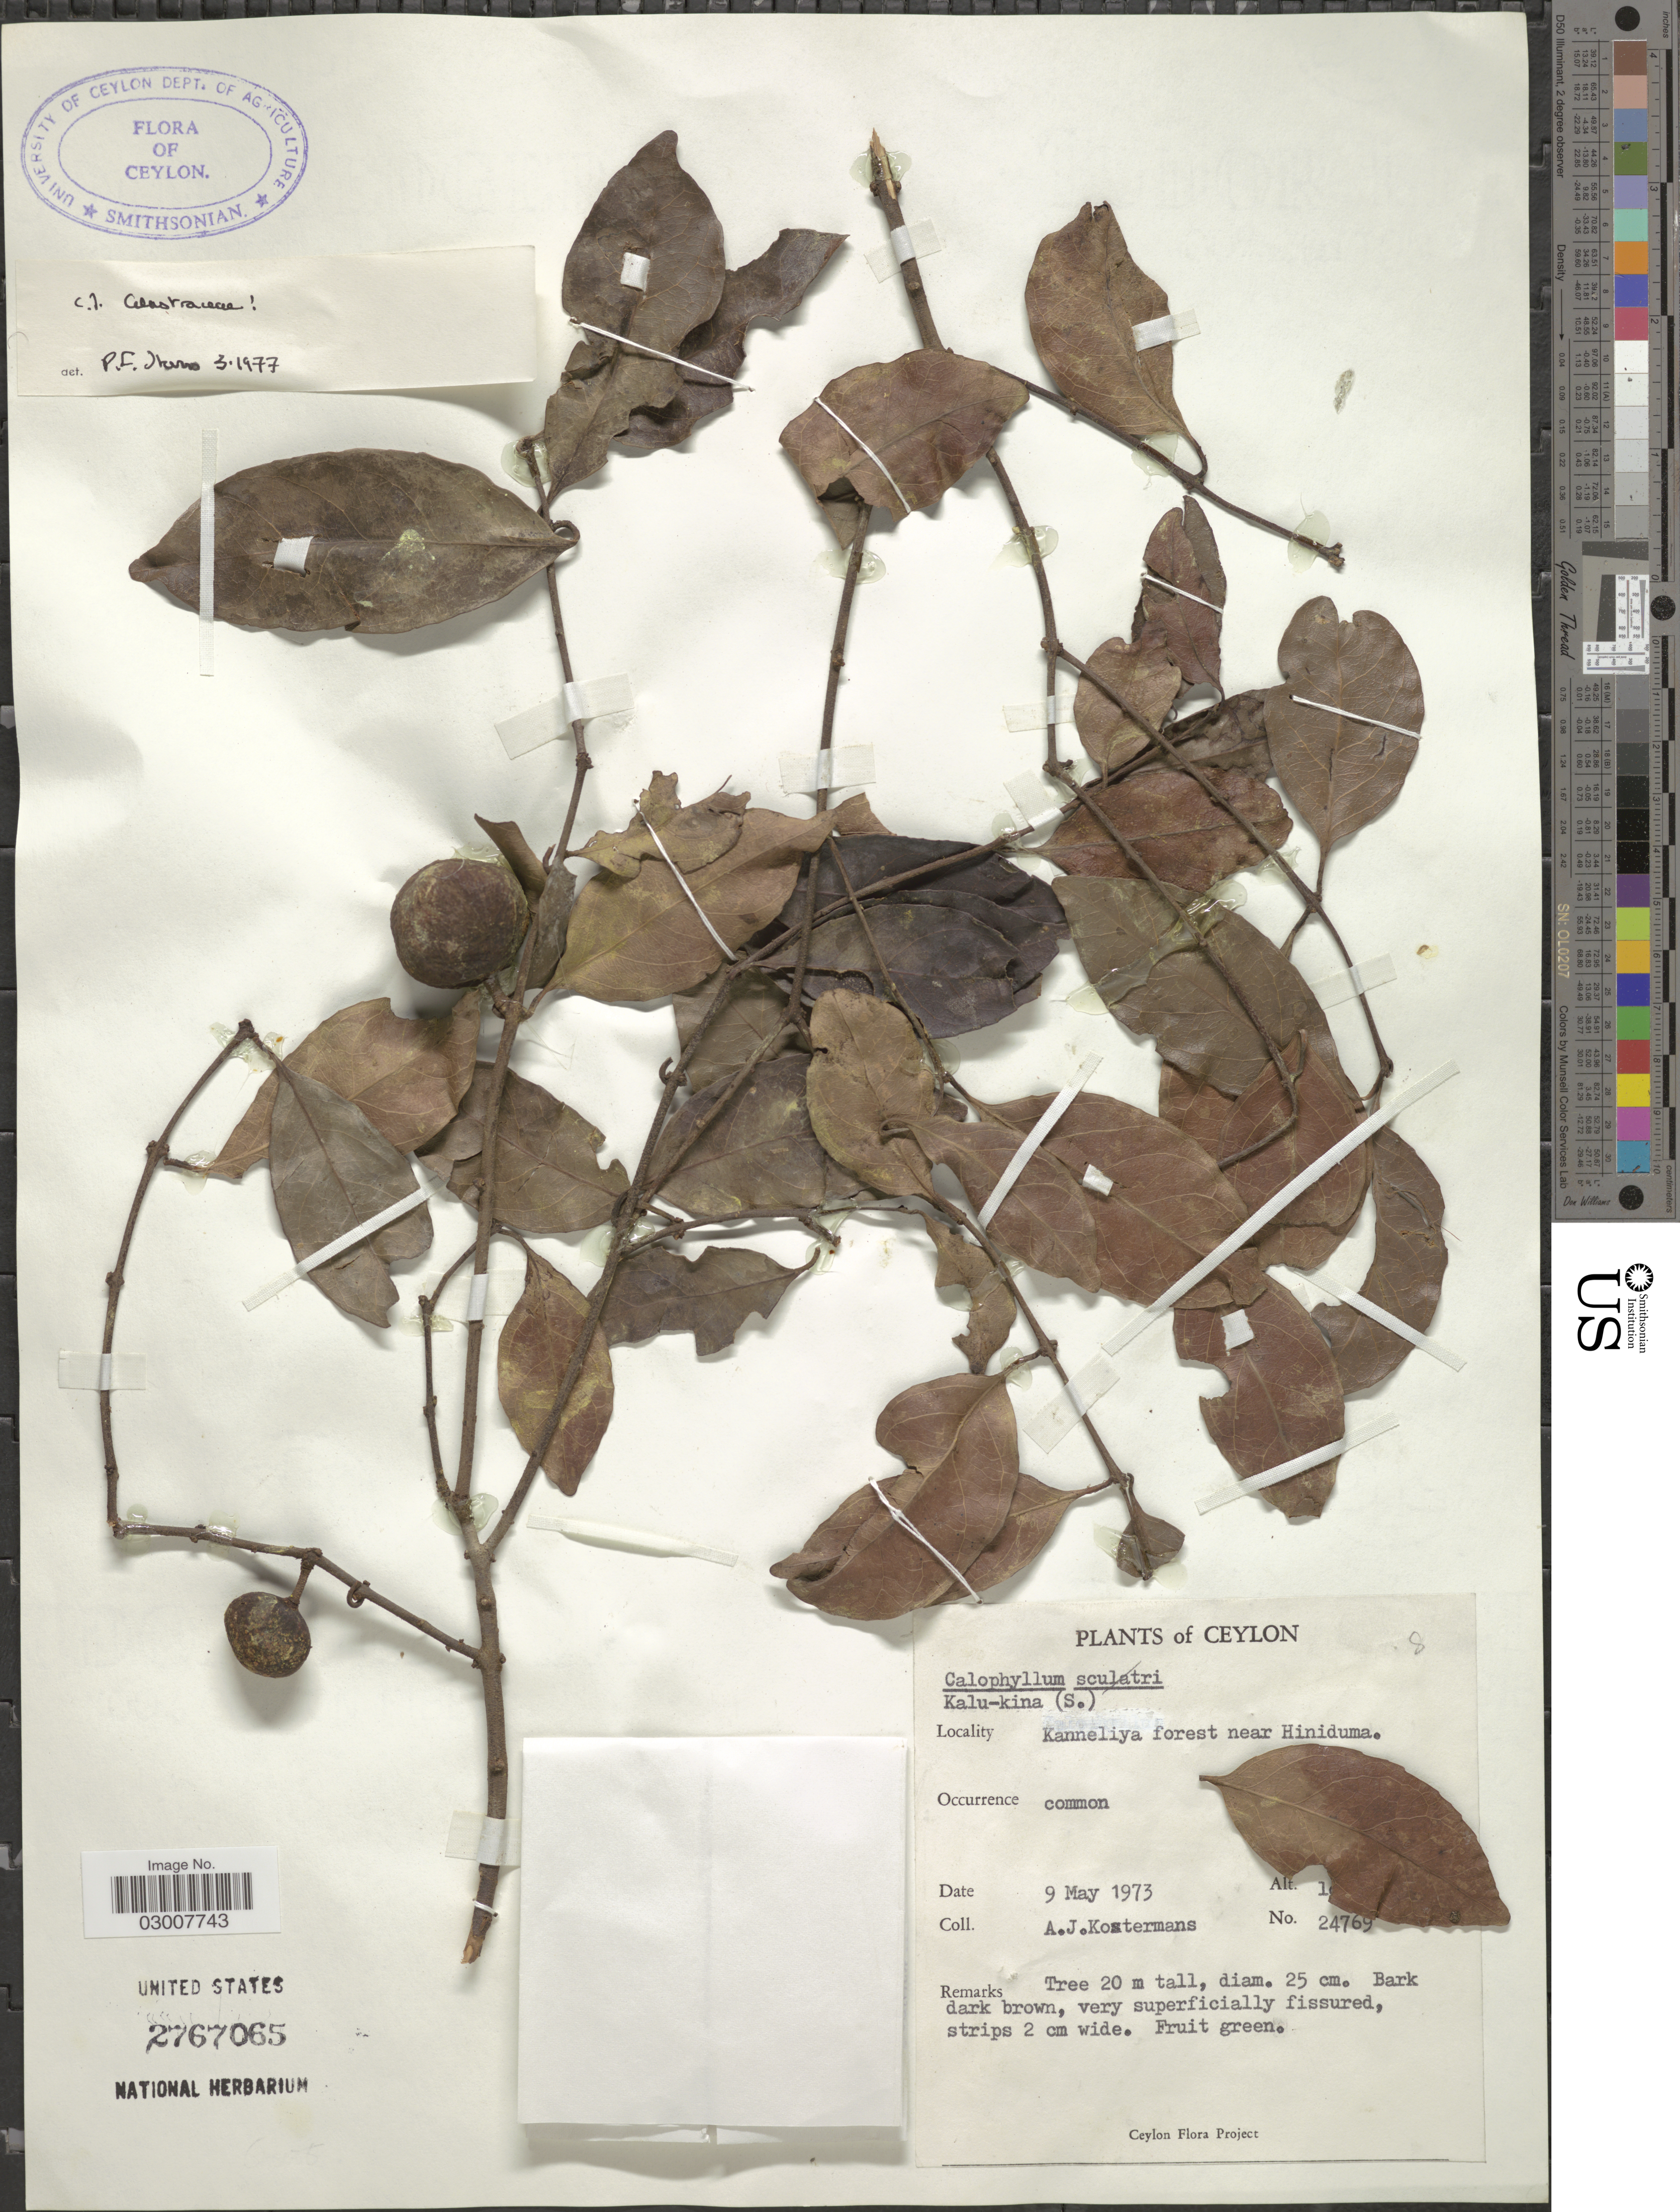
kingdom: Plantae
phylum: Tracheophyta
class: Magnoliopsida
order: Malpighiales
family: Calophyllaceae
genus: Calophyllum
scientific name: Calophyllum sp.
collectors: A. J. G. Kostermans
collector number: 24769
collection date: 1973-05-09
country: Sri Lanka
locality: Ceylon. Kanneliya forest near Hiniduma.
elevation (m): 1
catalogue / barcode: US 2767065